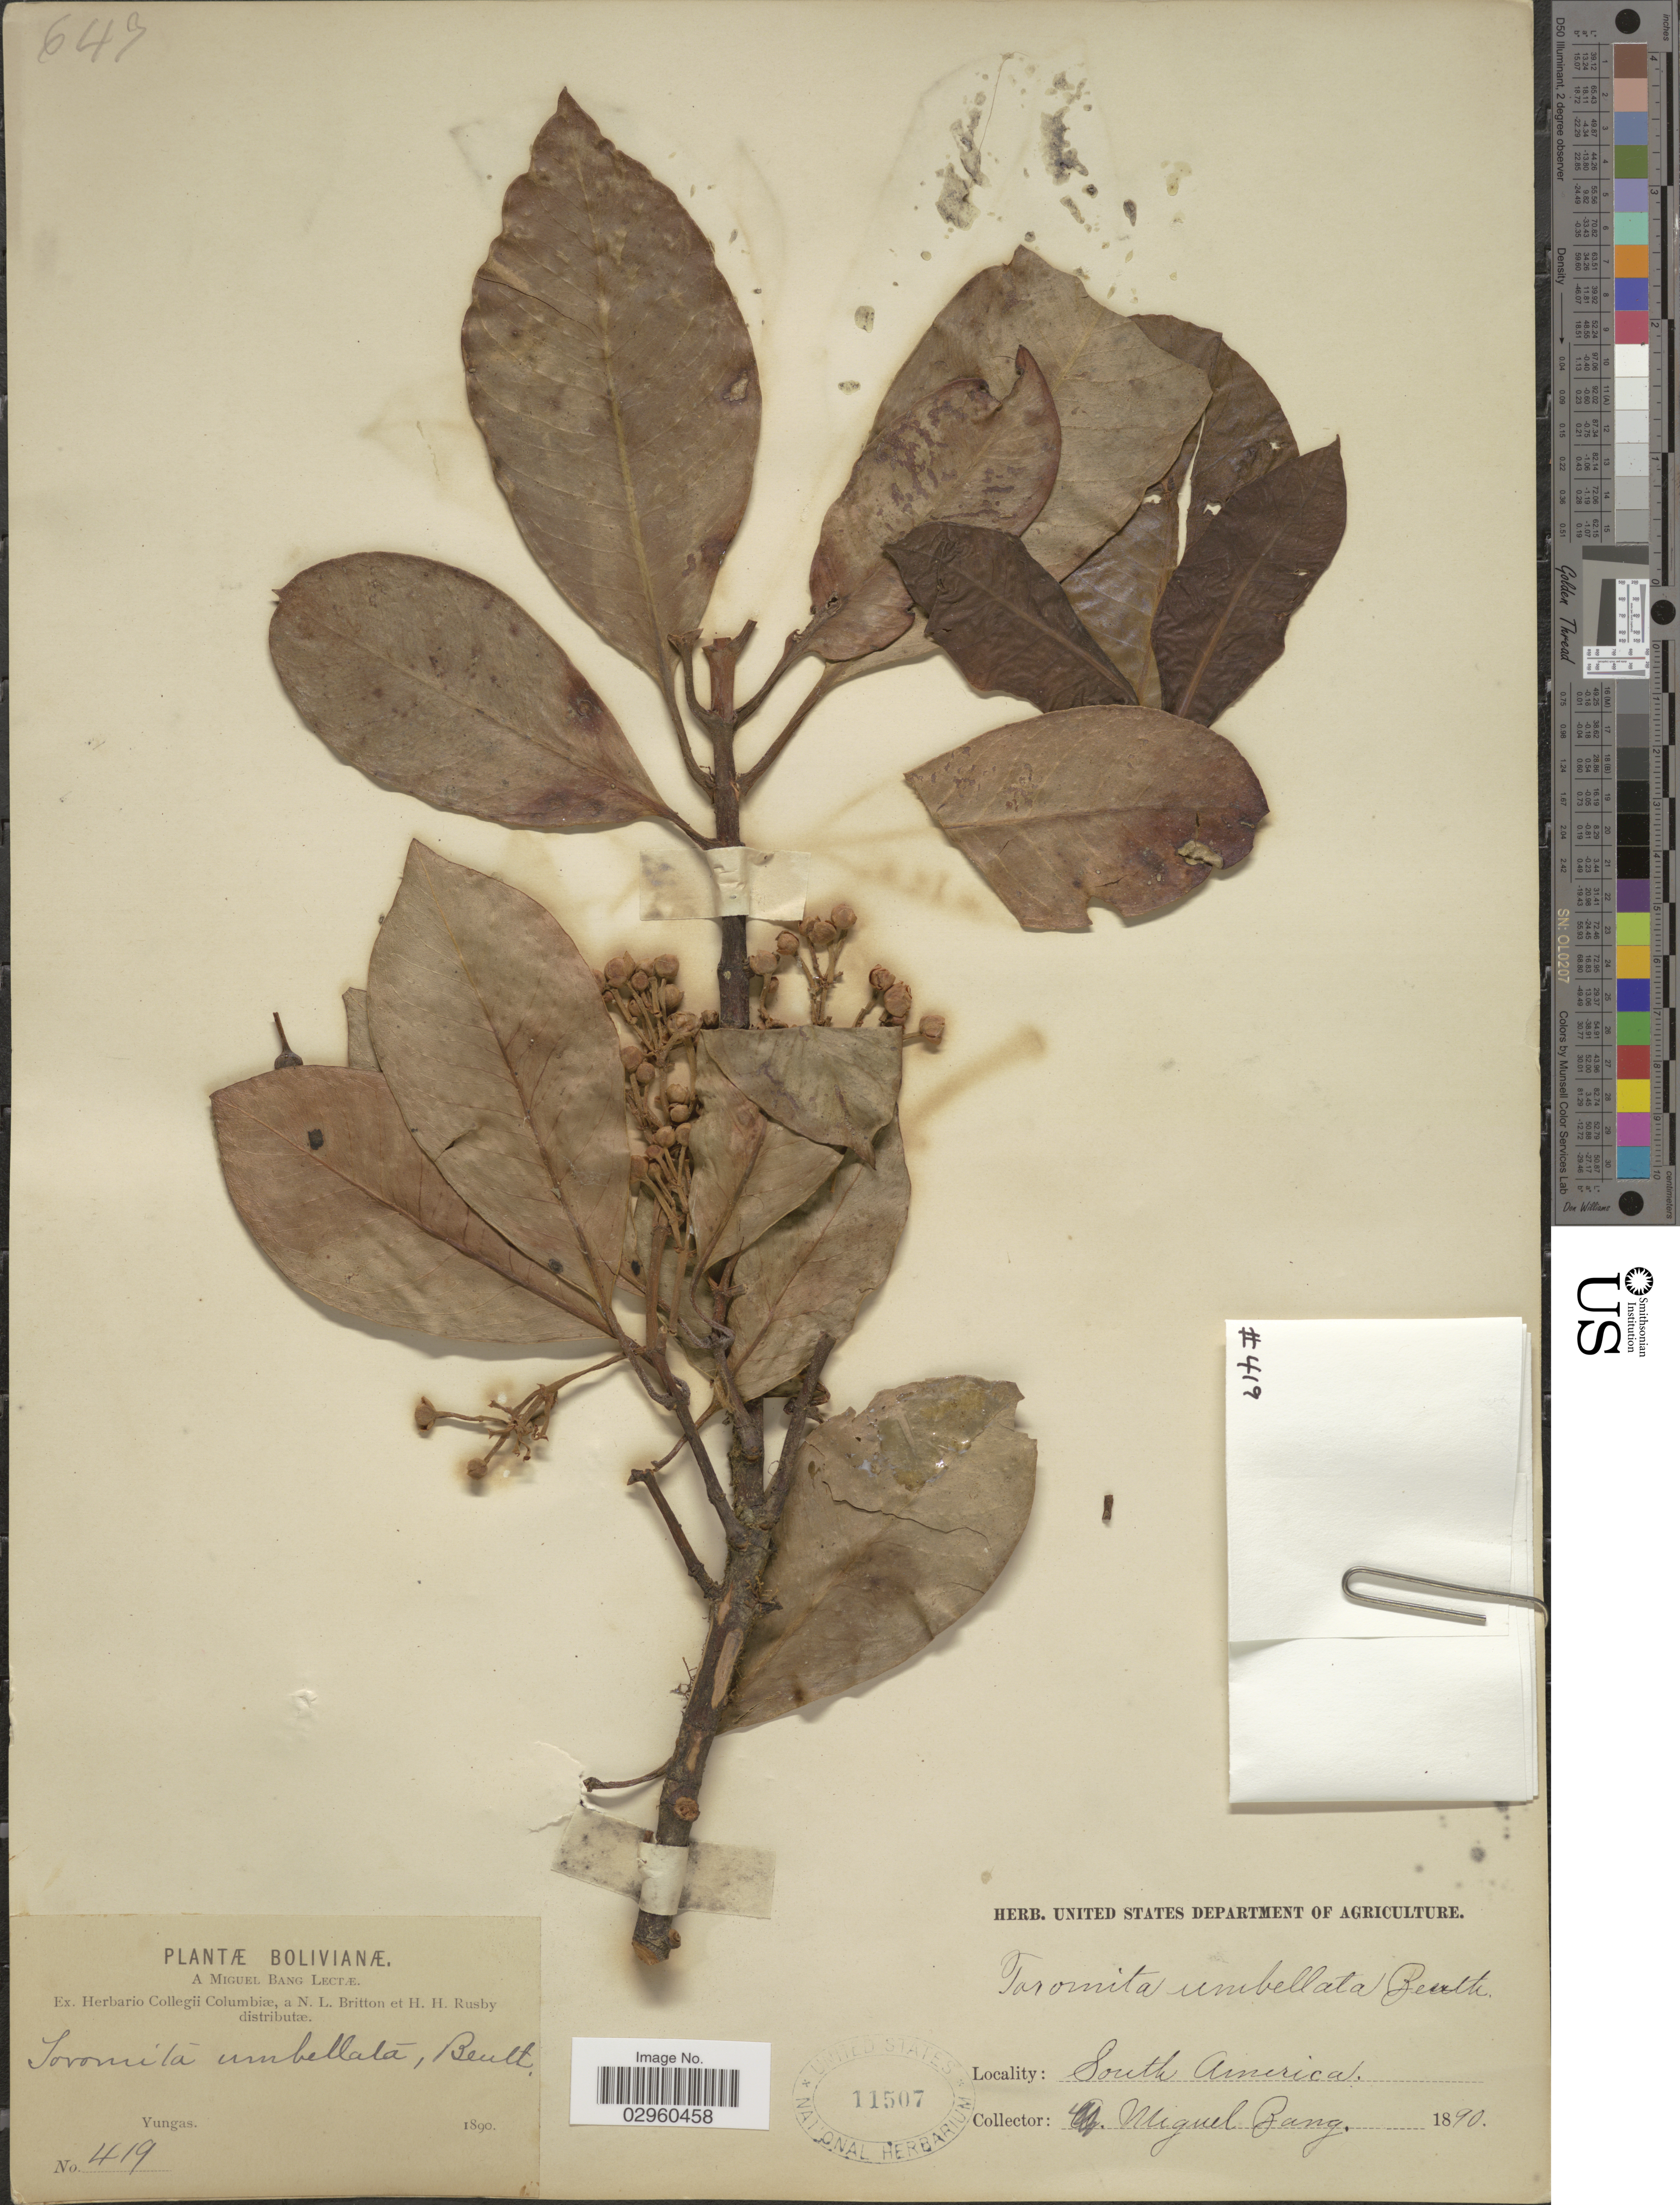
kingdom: Plantae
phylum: Tracheophyta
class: Magnoliopsida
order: Malpighiales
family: Clusiaceae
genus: Tovomita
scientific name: Tovomita umbellata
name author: Benth.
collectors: M. Bang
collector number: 419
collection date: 1890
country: Bolivia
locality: Yungas.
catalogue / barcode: US 11507